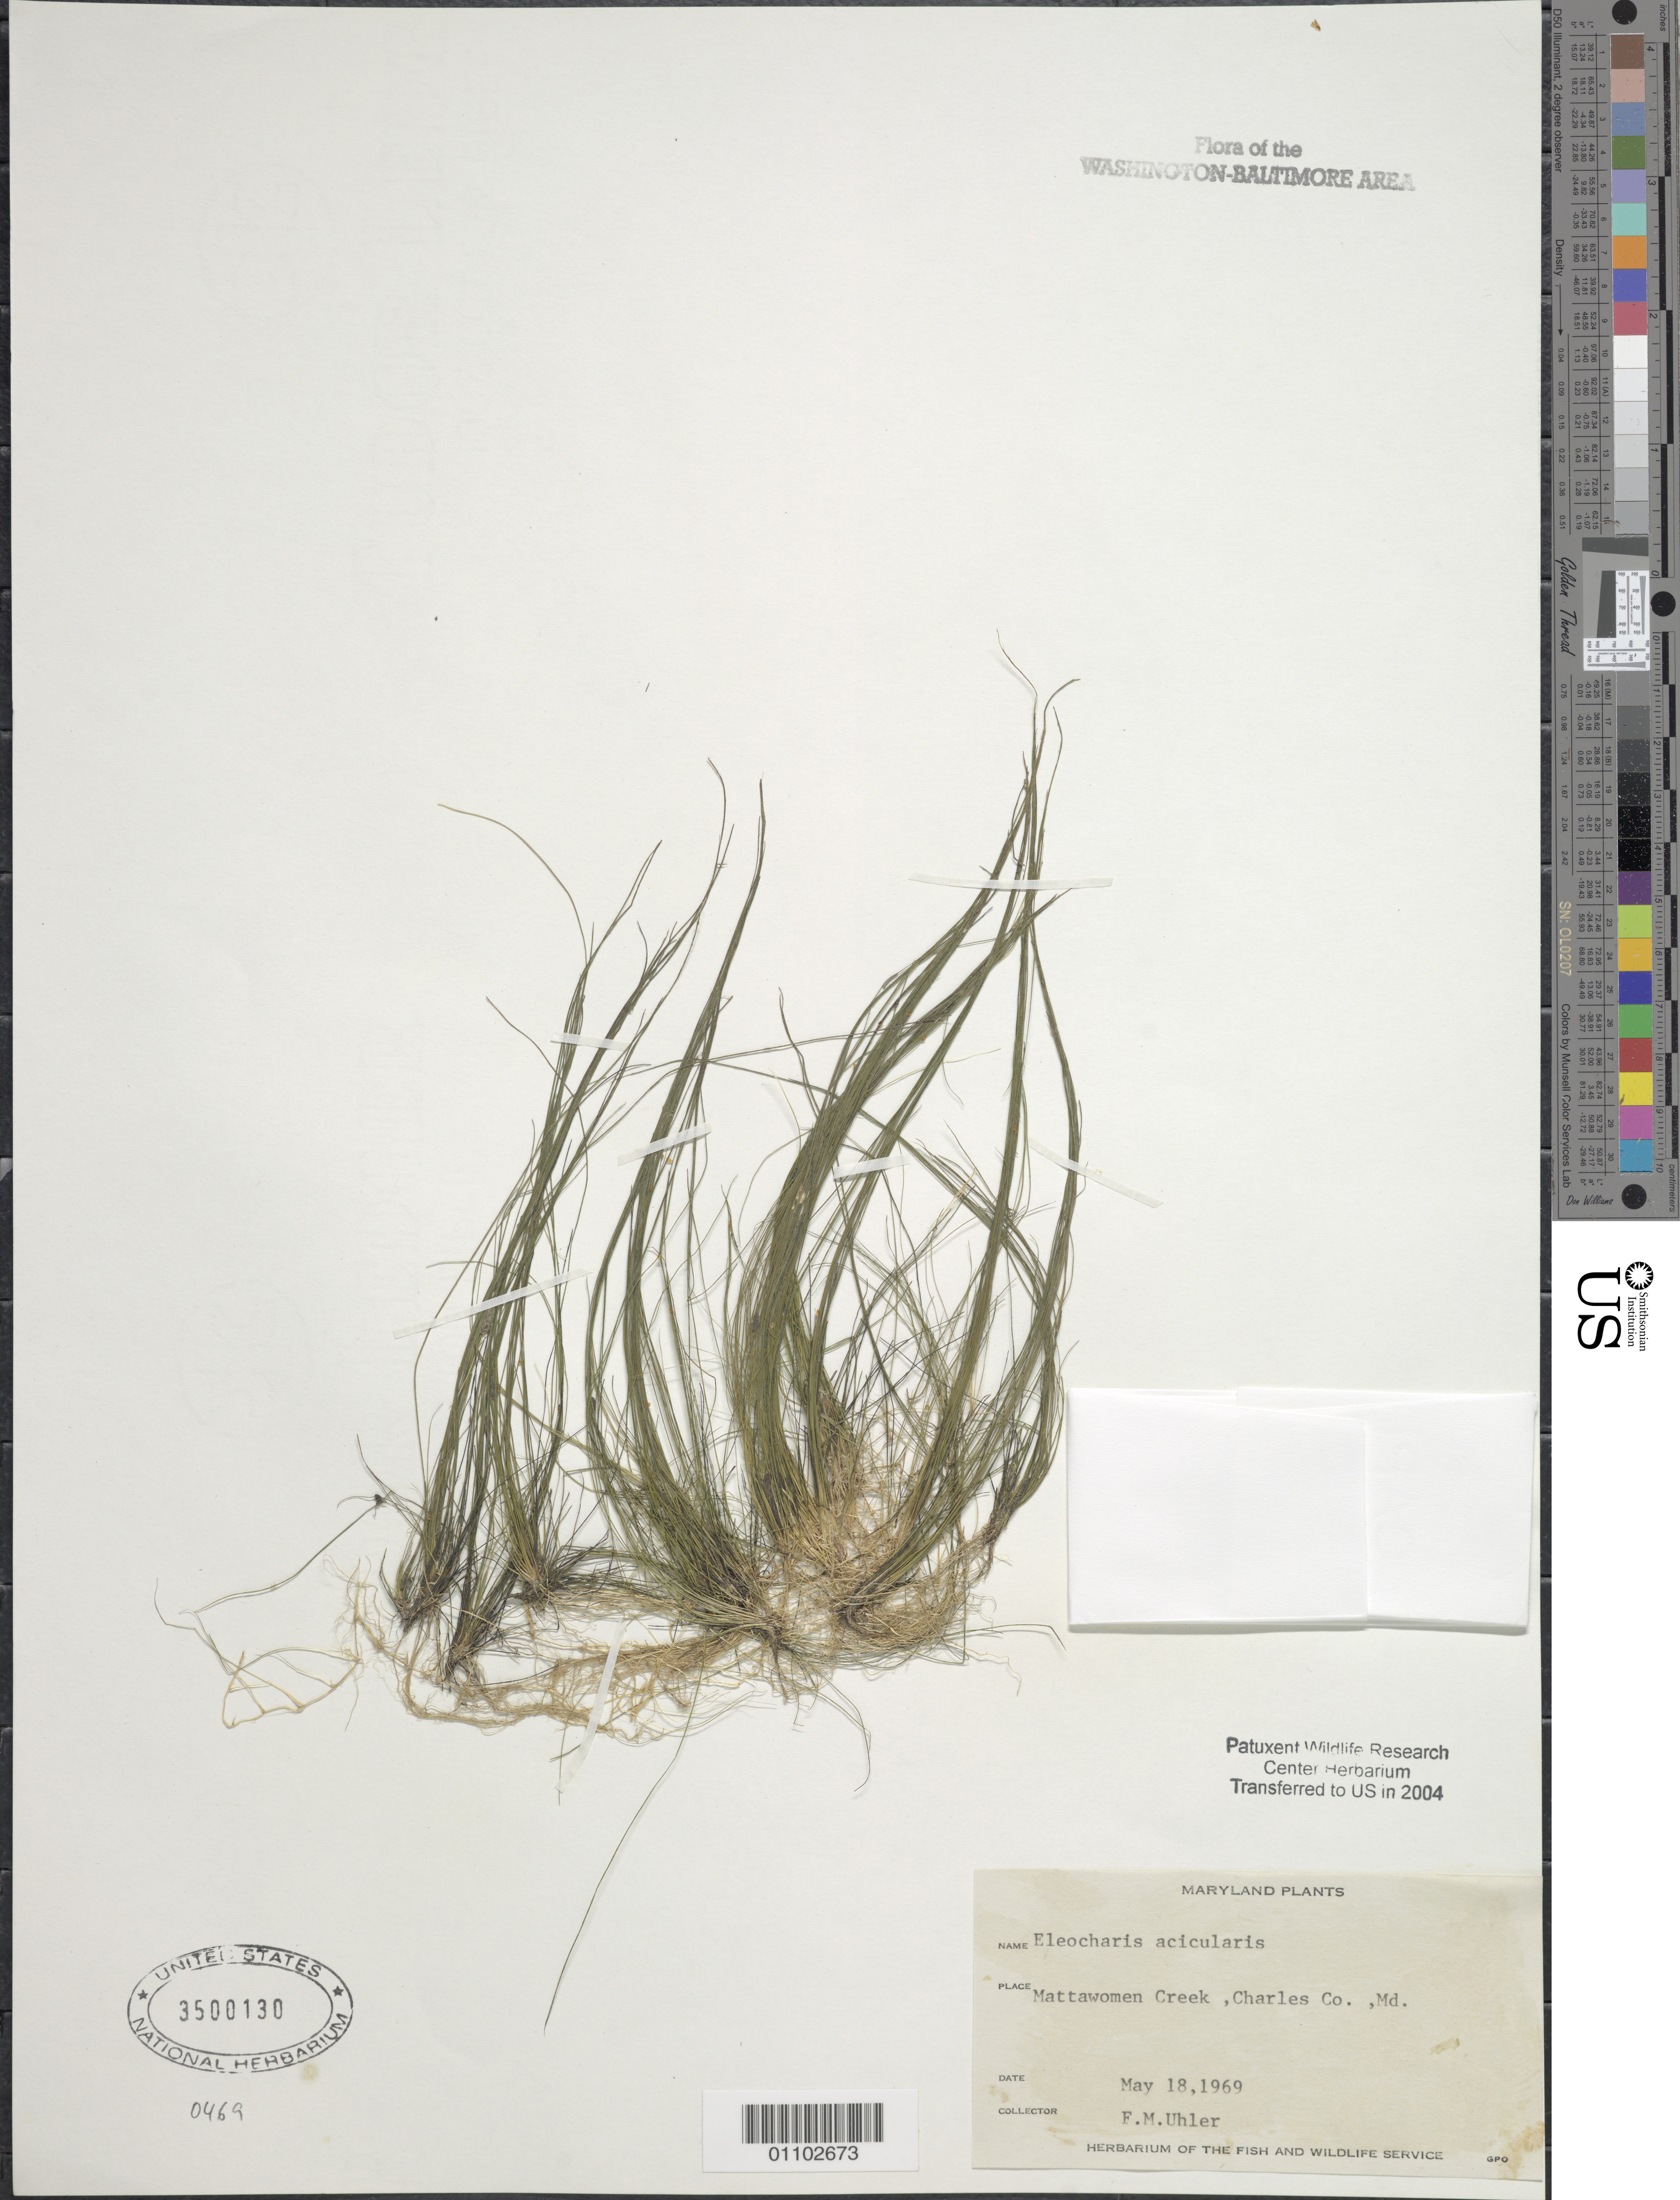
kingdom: Plantae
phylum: Tracheophyta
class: Liliopsida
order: Poales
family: Cyperaceae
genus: Eleocharis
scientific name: Eleocharis acicularis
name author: (L.) Roem. & Schult.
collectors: F. Uhler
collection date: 1969-05-18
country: United States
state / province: Maryland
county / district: Charles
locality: Mattawoman Creek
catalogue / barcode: US 3500130